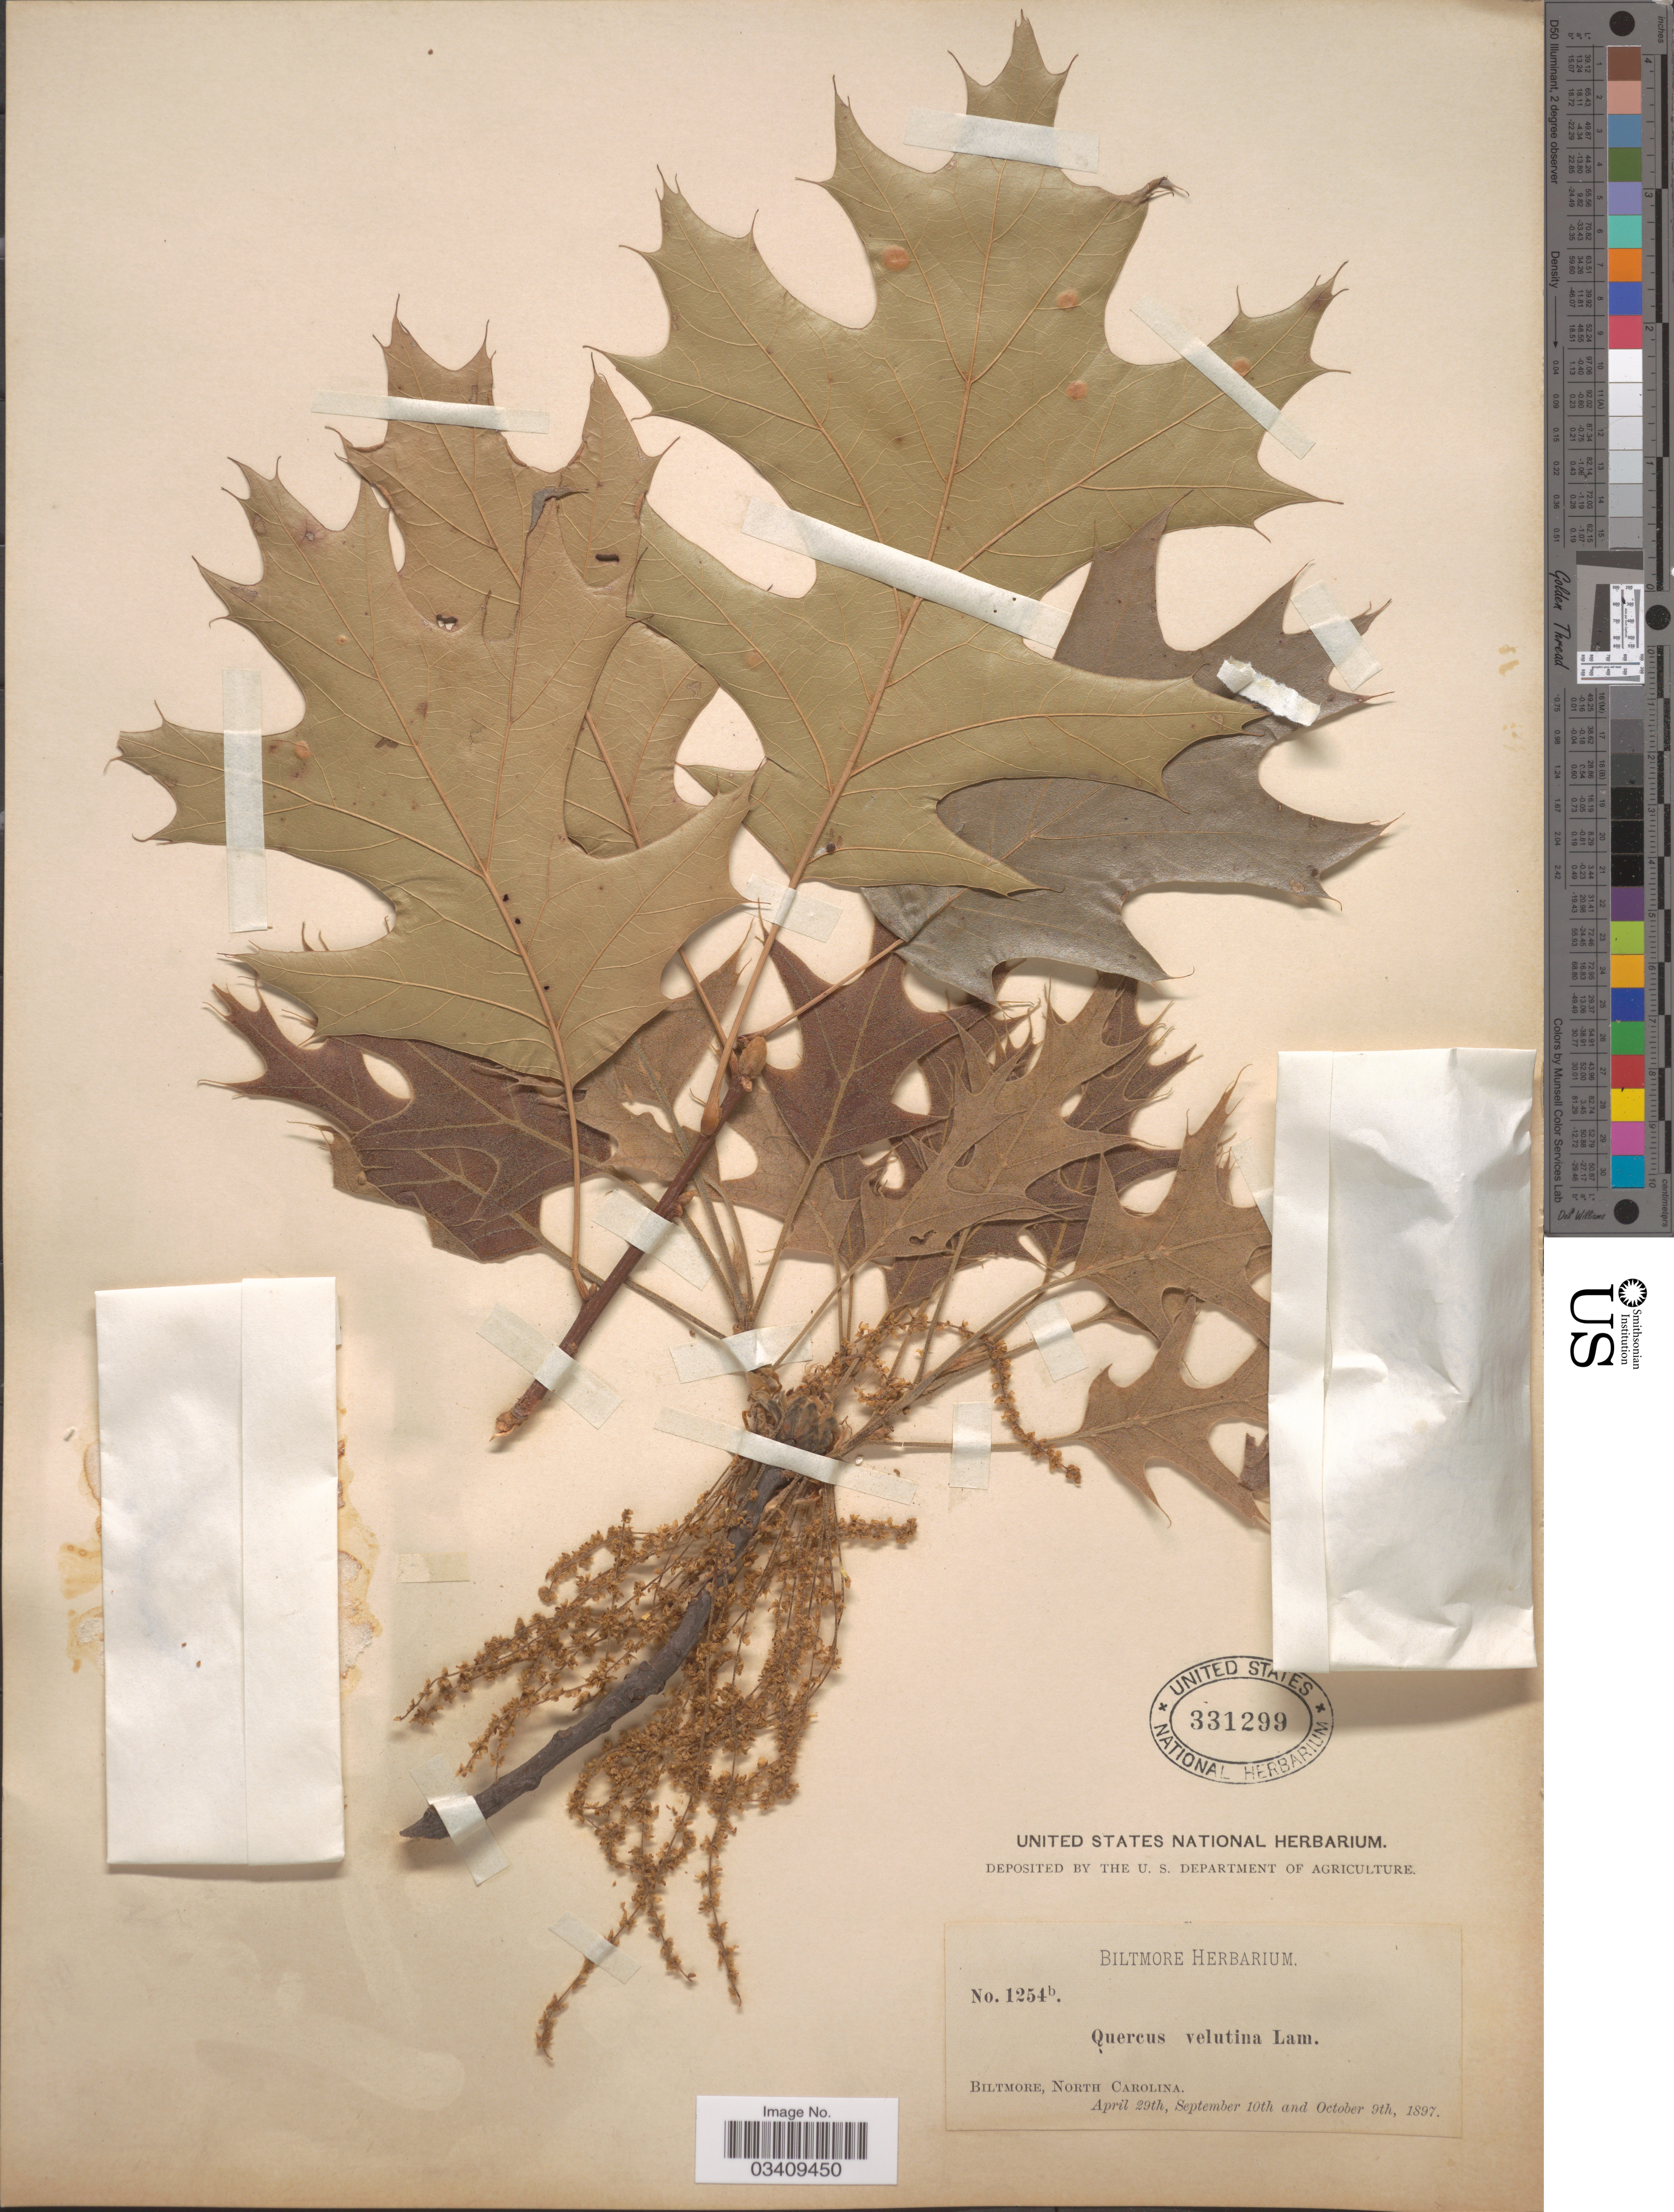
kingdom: Plantae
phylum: Tracheophyta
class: Magnoliopsida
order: Fagales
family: Fagaceae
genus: Quercus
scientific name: Quercus velutina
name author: Lam.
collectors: ex herb. Biltmore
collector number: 1254b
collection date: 1897-04-29/1897-10-09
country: United States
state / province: North Carolina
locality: Biltmore.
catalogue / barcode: US 331299